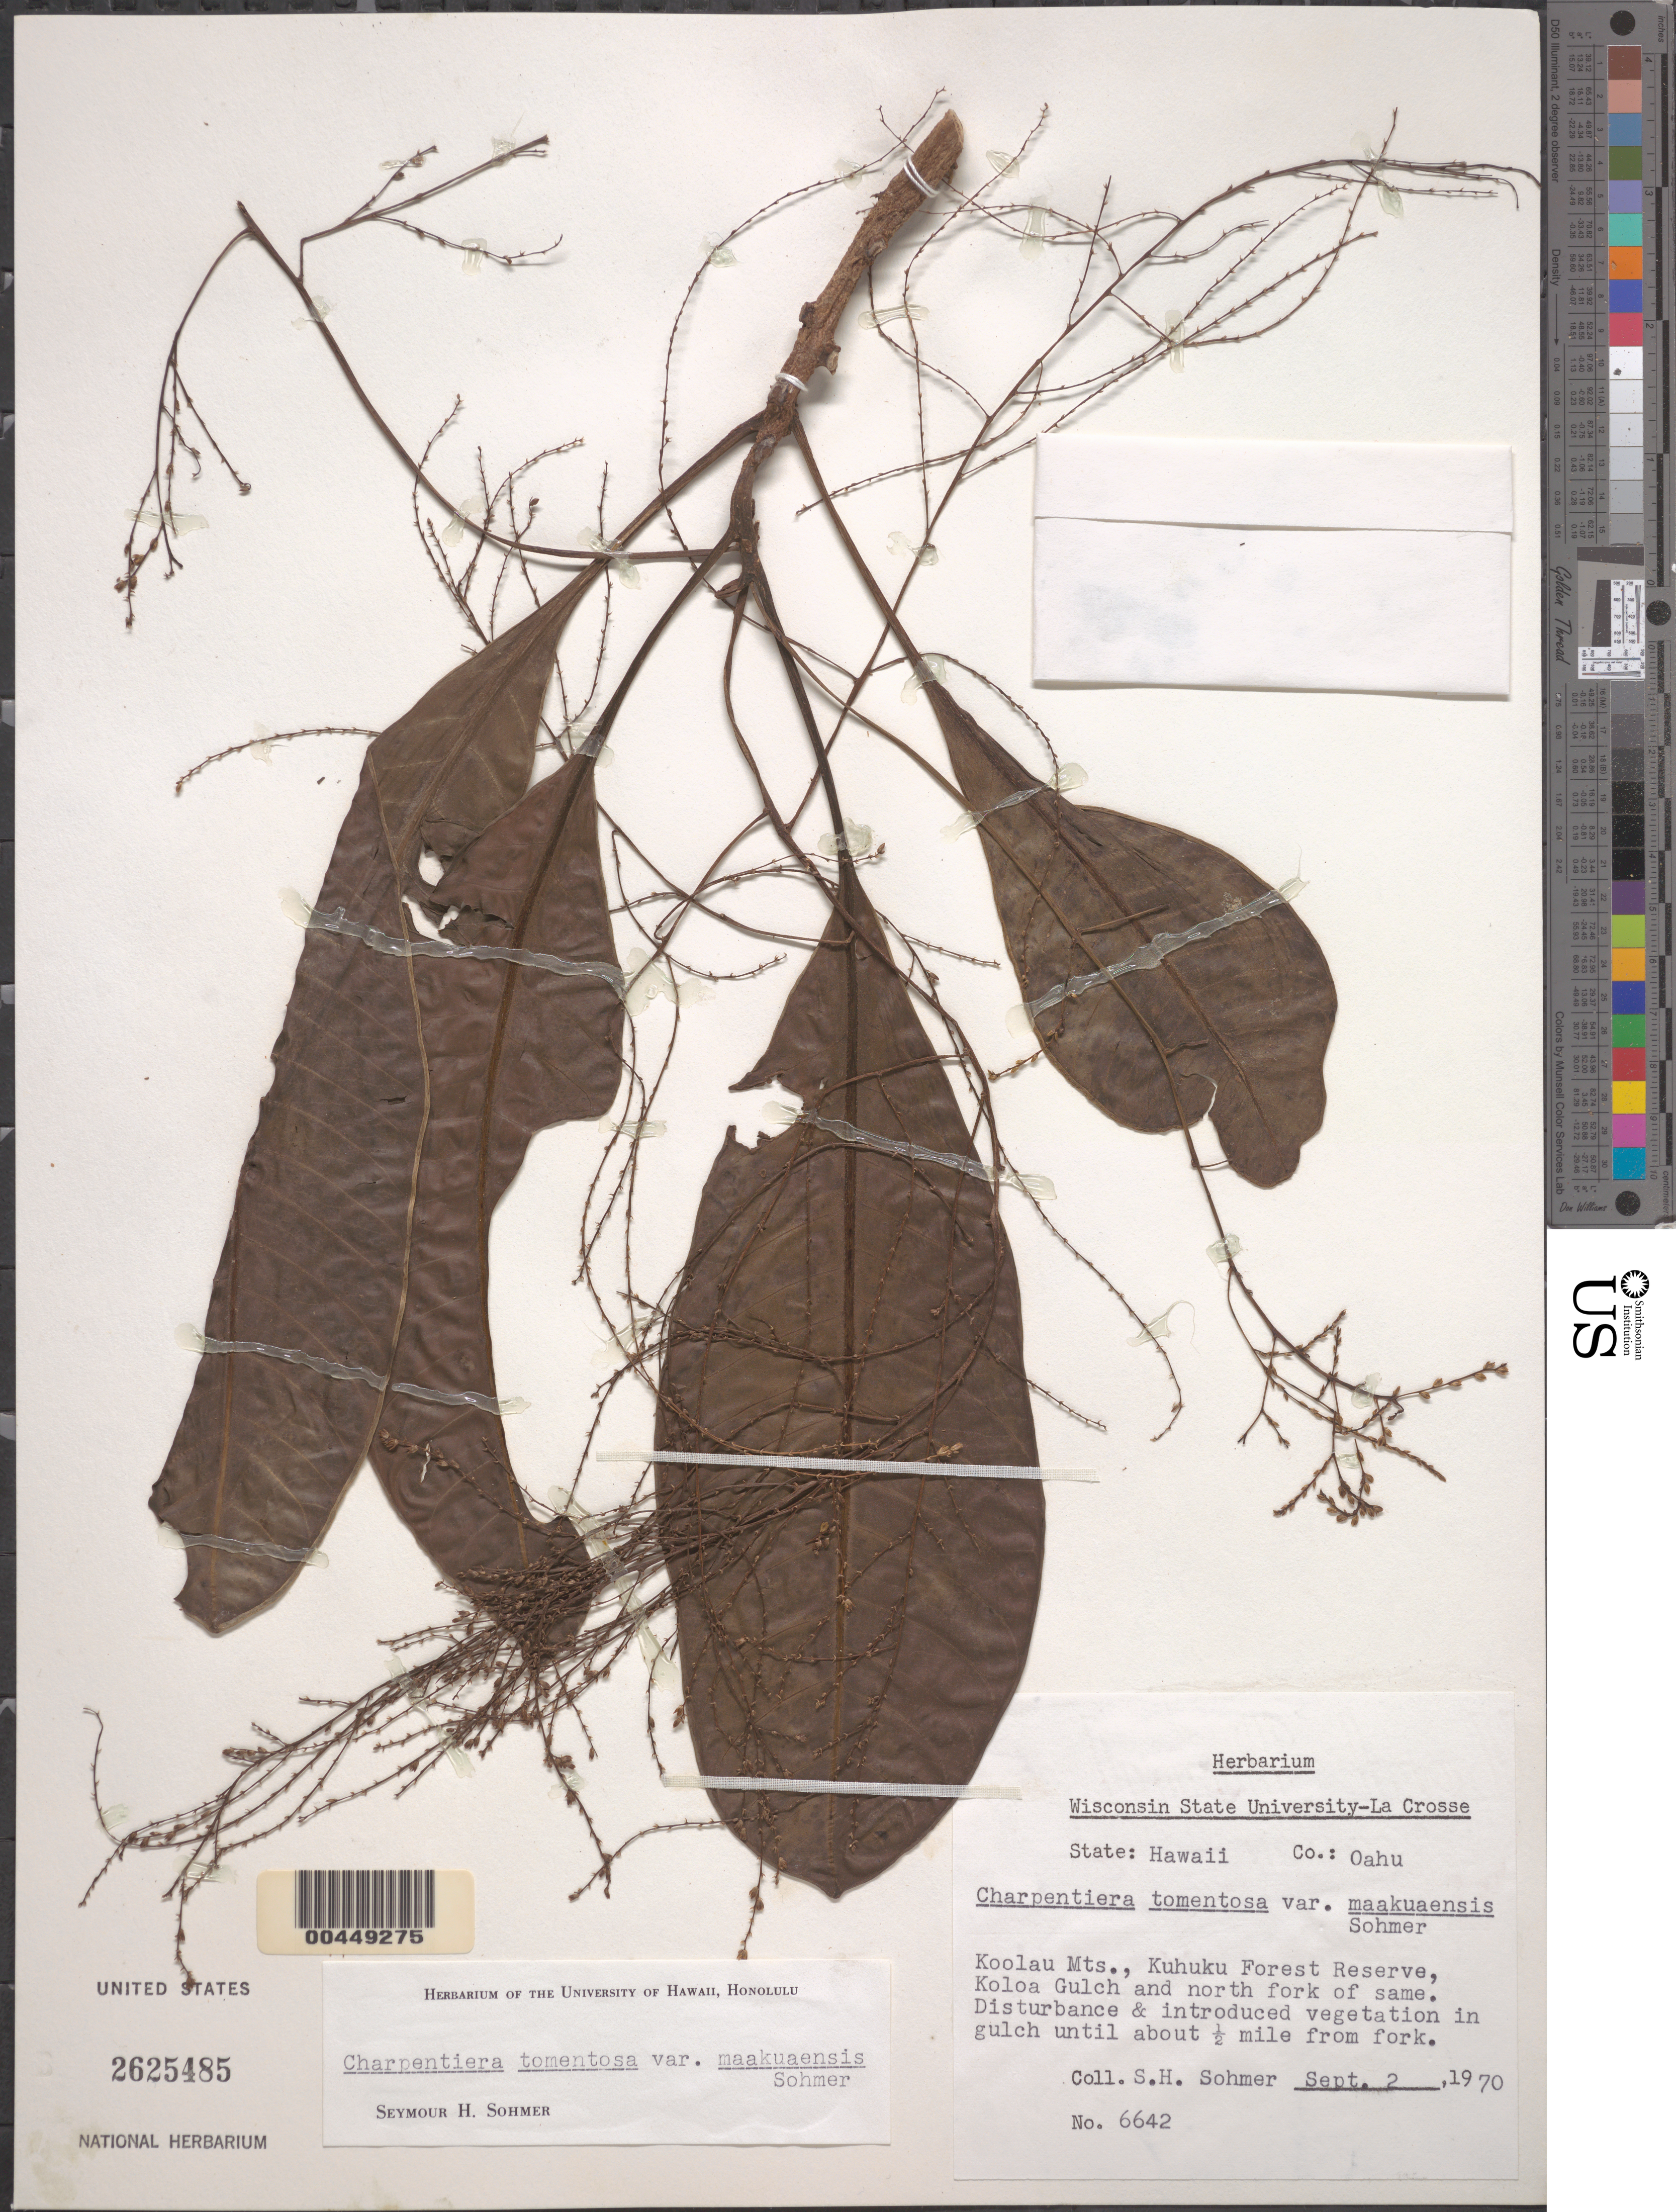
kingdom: Plantae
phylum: Tracheophyta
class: Magnoliopsida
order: Caryophyllales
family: Amaranthaceae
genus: Charpentiera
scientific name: Charpentiera tomentosa var. maakuaensis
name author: Sohmer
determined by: Sohmer, S. H.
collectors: S. H. Sohmer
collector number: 6642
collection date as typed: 2 Sep 1970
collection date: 1970-09-02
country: United States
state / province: Hawaii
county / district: Honolulu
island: Oahu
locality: Koolau Mts, Kuhuku For Res, Koloa Gulch & N fork of same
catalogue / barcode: US 2625485